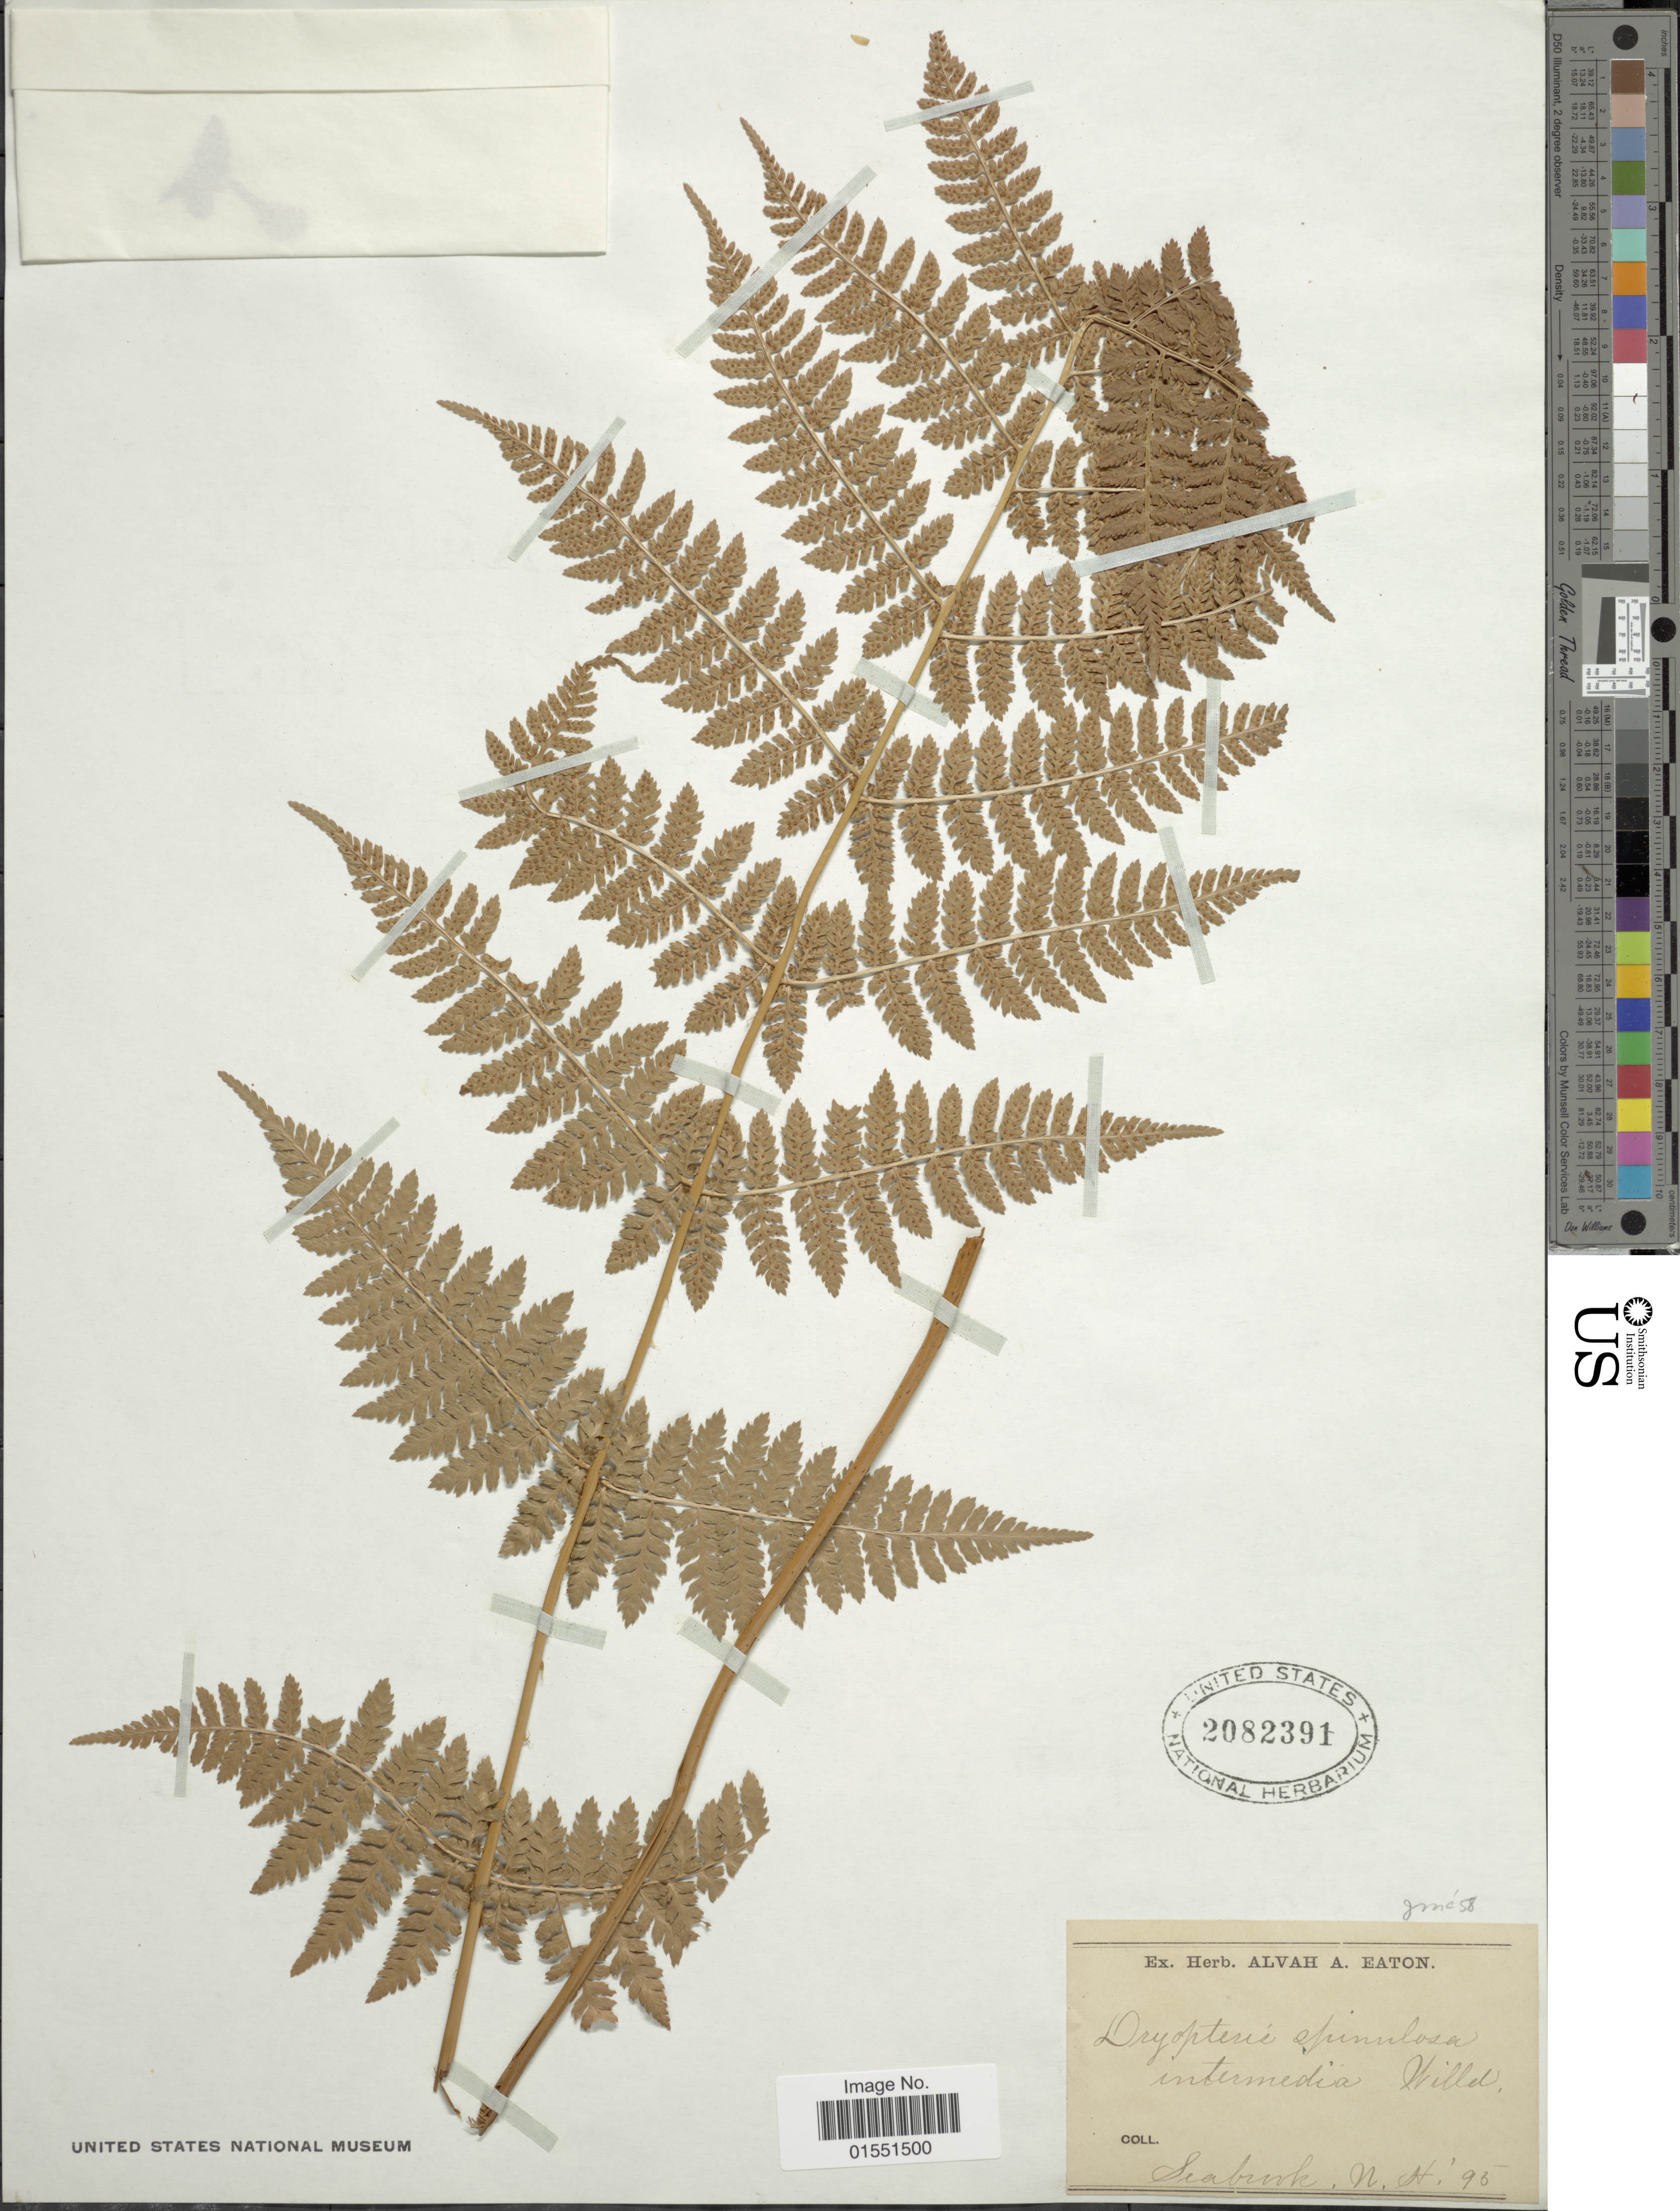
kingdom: Plantae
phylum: Tracheophyta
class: Polypodiopsida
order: Polypodiales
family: Dryopteridaceae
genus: Dryopteris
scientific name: Dryopteris intermedia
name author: (Muhl.) A. Gray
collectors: ex herb. Alvah A. Eaton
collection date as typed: Transcribed d/m/y: //93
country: United States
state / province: New Hampshire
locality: Seabrook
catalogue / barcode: US 2082391